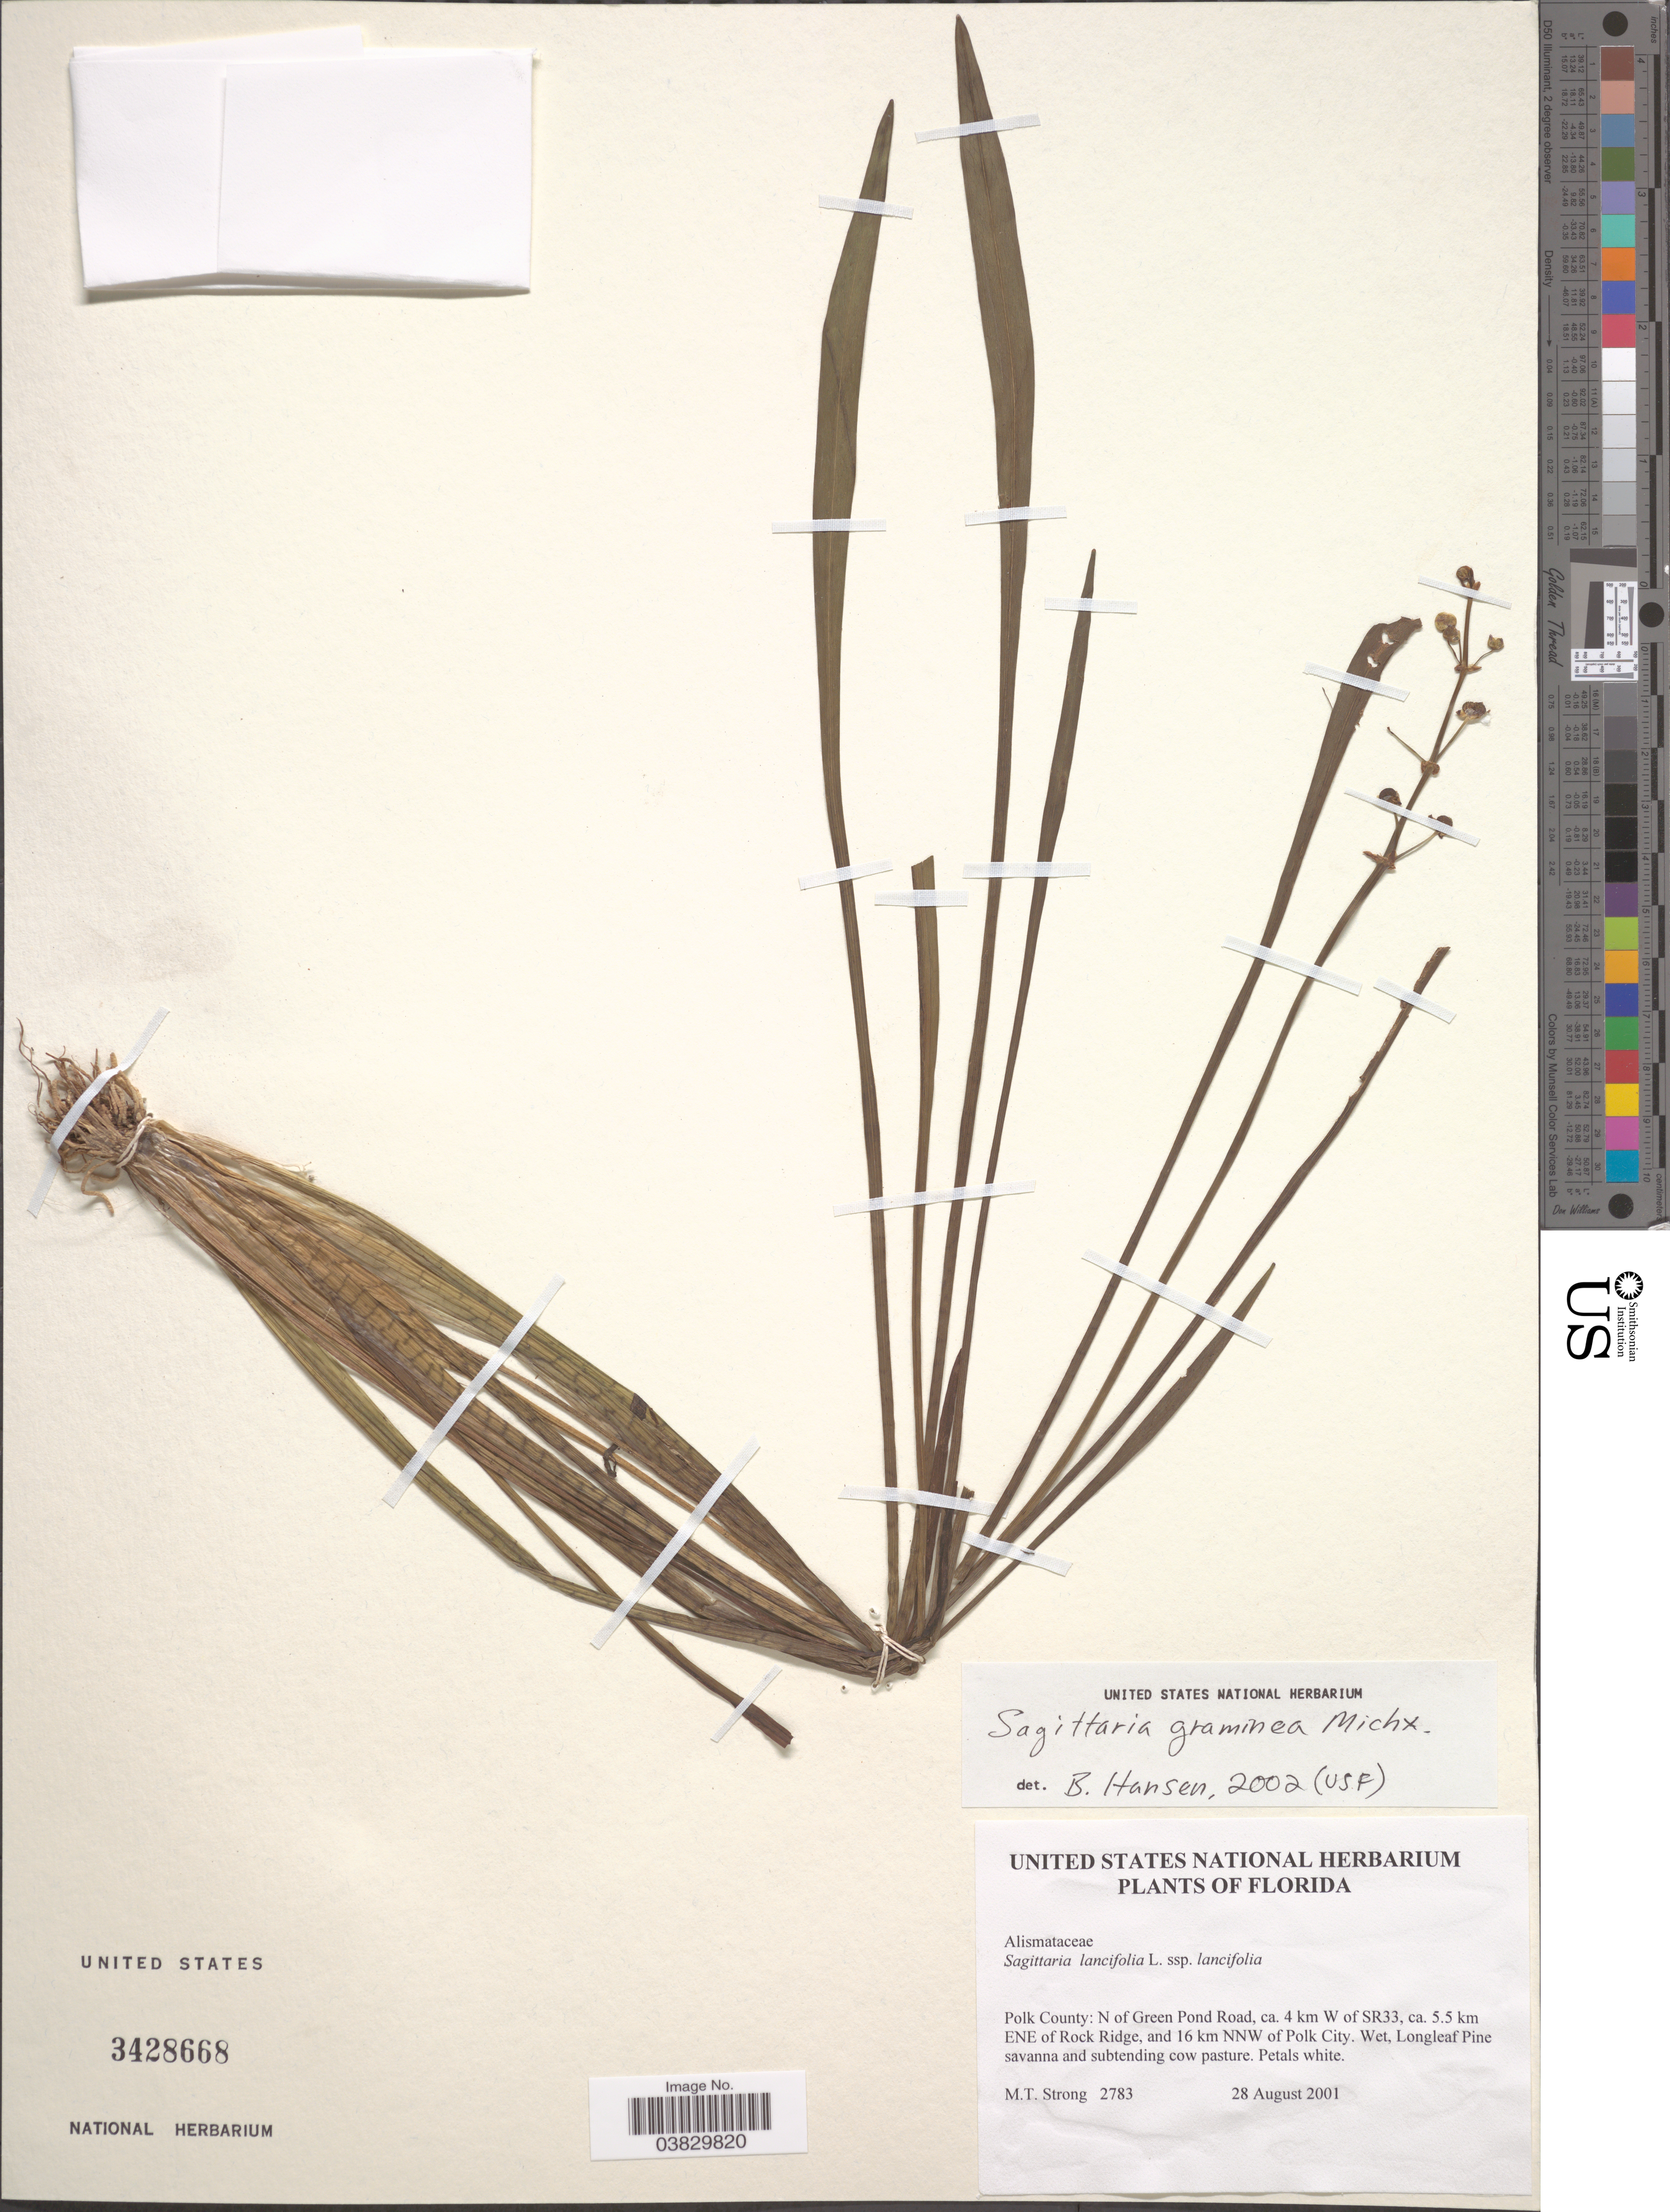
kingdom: Plantae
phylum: Tracheophyta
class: Liliopsida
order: Alismatales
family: Alismataceae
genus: Sagittaria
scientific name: Sagittaria graminea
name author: Michx.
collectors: M. T. Strong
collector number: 2783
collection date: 2001-08-28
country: United States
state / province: Florida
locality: Polk County: N of Green Pond Road, ca. 4 km W of SR33, ca. 5.5 km ENE of Rock Ridge, and 16 km NNW of Polk City.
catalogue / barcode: US 3428668